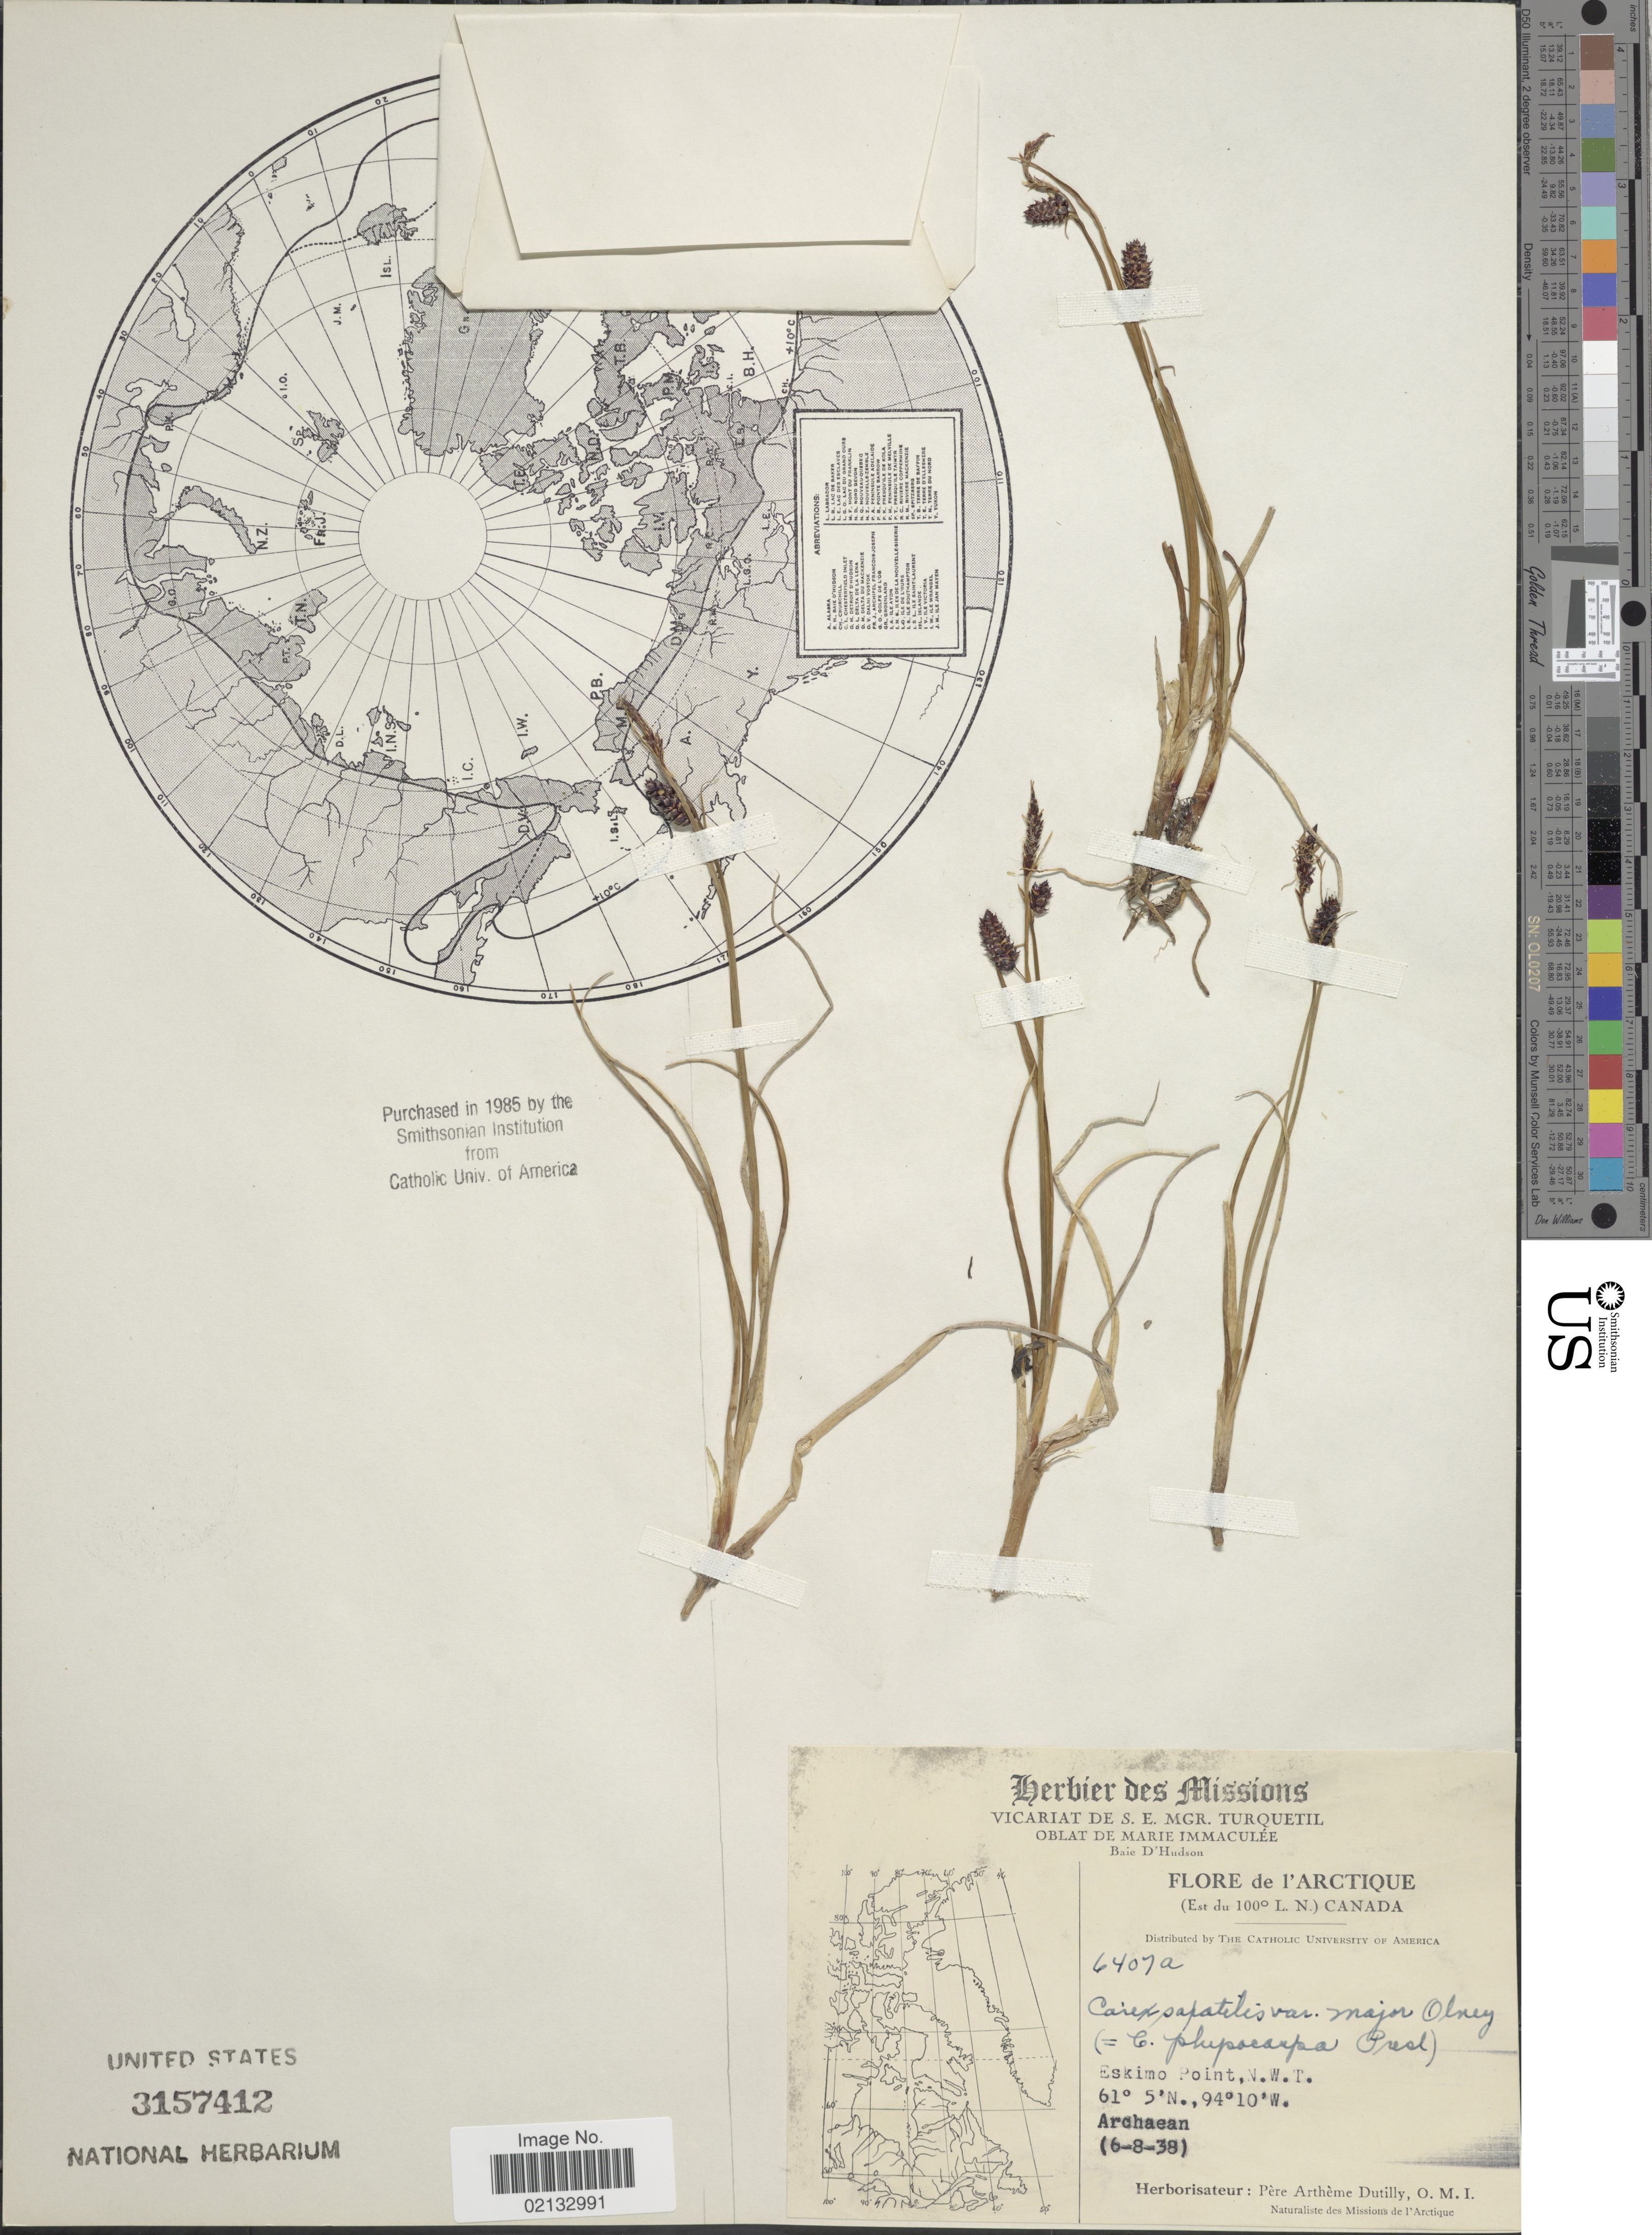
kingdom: Plantae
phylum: Tracheophyta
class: Liliopsida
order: Poales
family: Cyperaceae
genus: Carex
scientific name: Carex saxatilis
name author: L.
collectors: A. Dutilly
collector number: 6407a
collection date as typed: Transcribed d/m/y: 6/8/38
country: Canada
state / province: Northwest Territories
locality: L'Arctique. (Est du 100º L. N.). Eskimo Point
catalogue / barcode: US 3157412